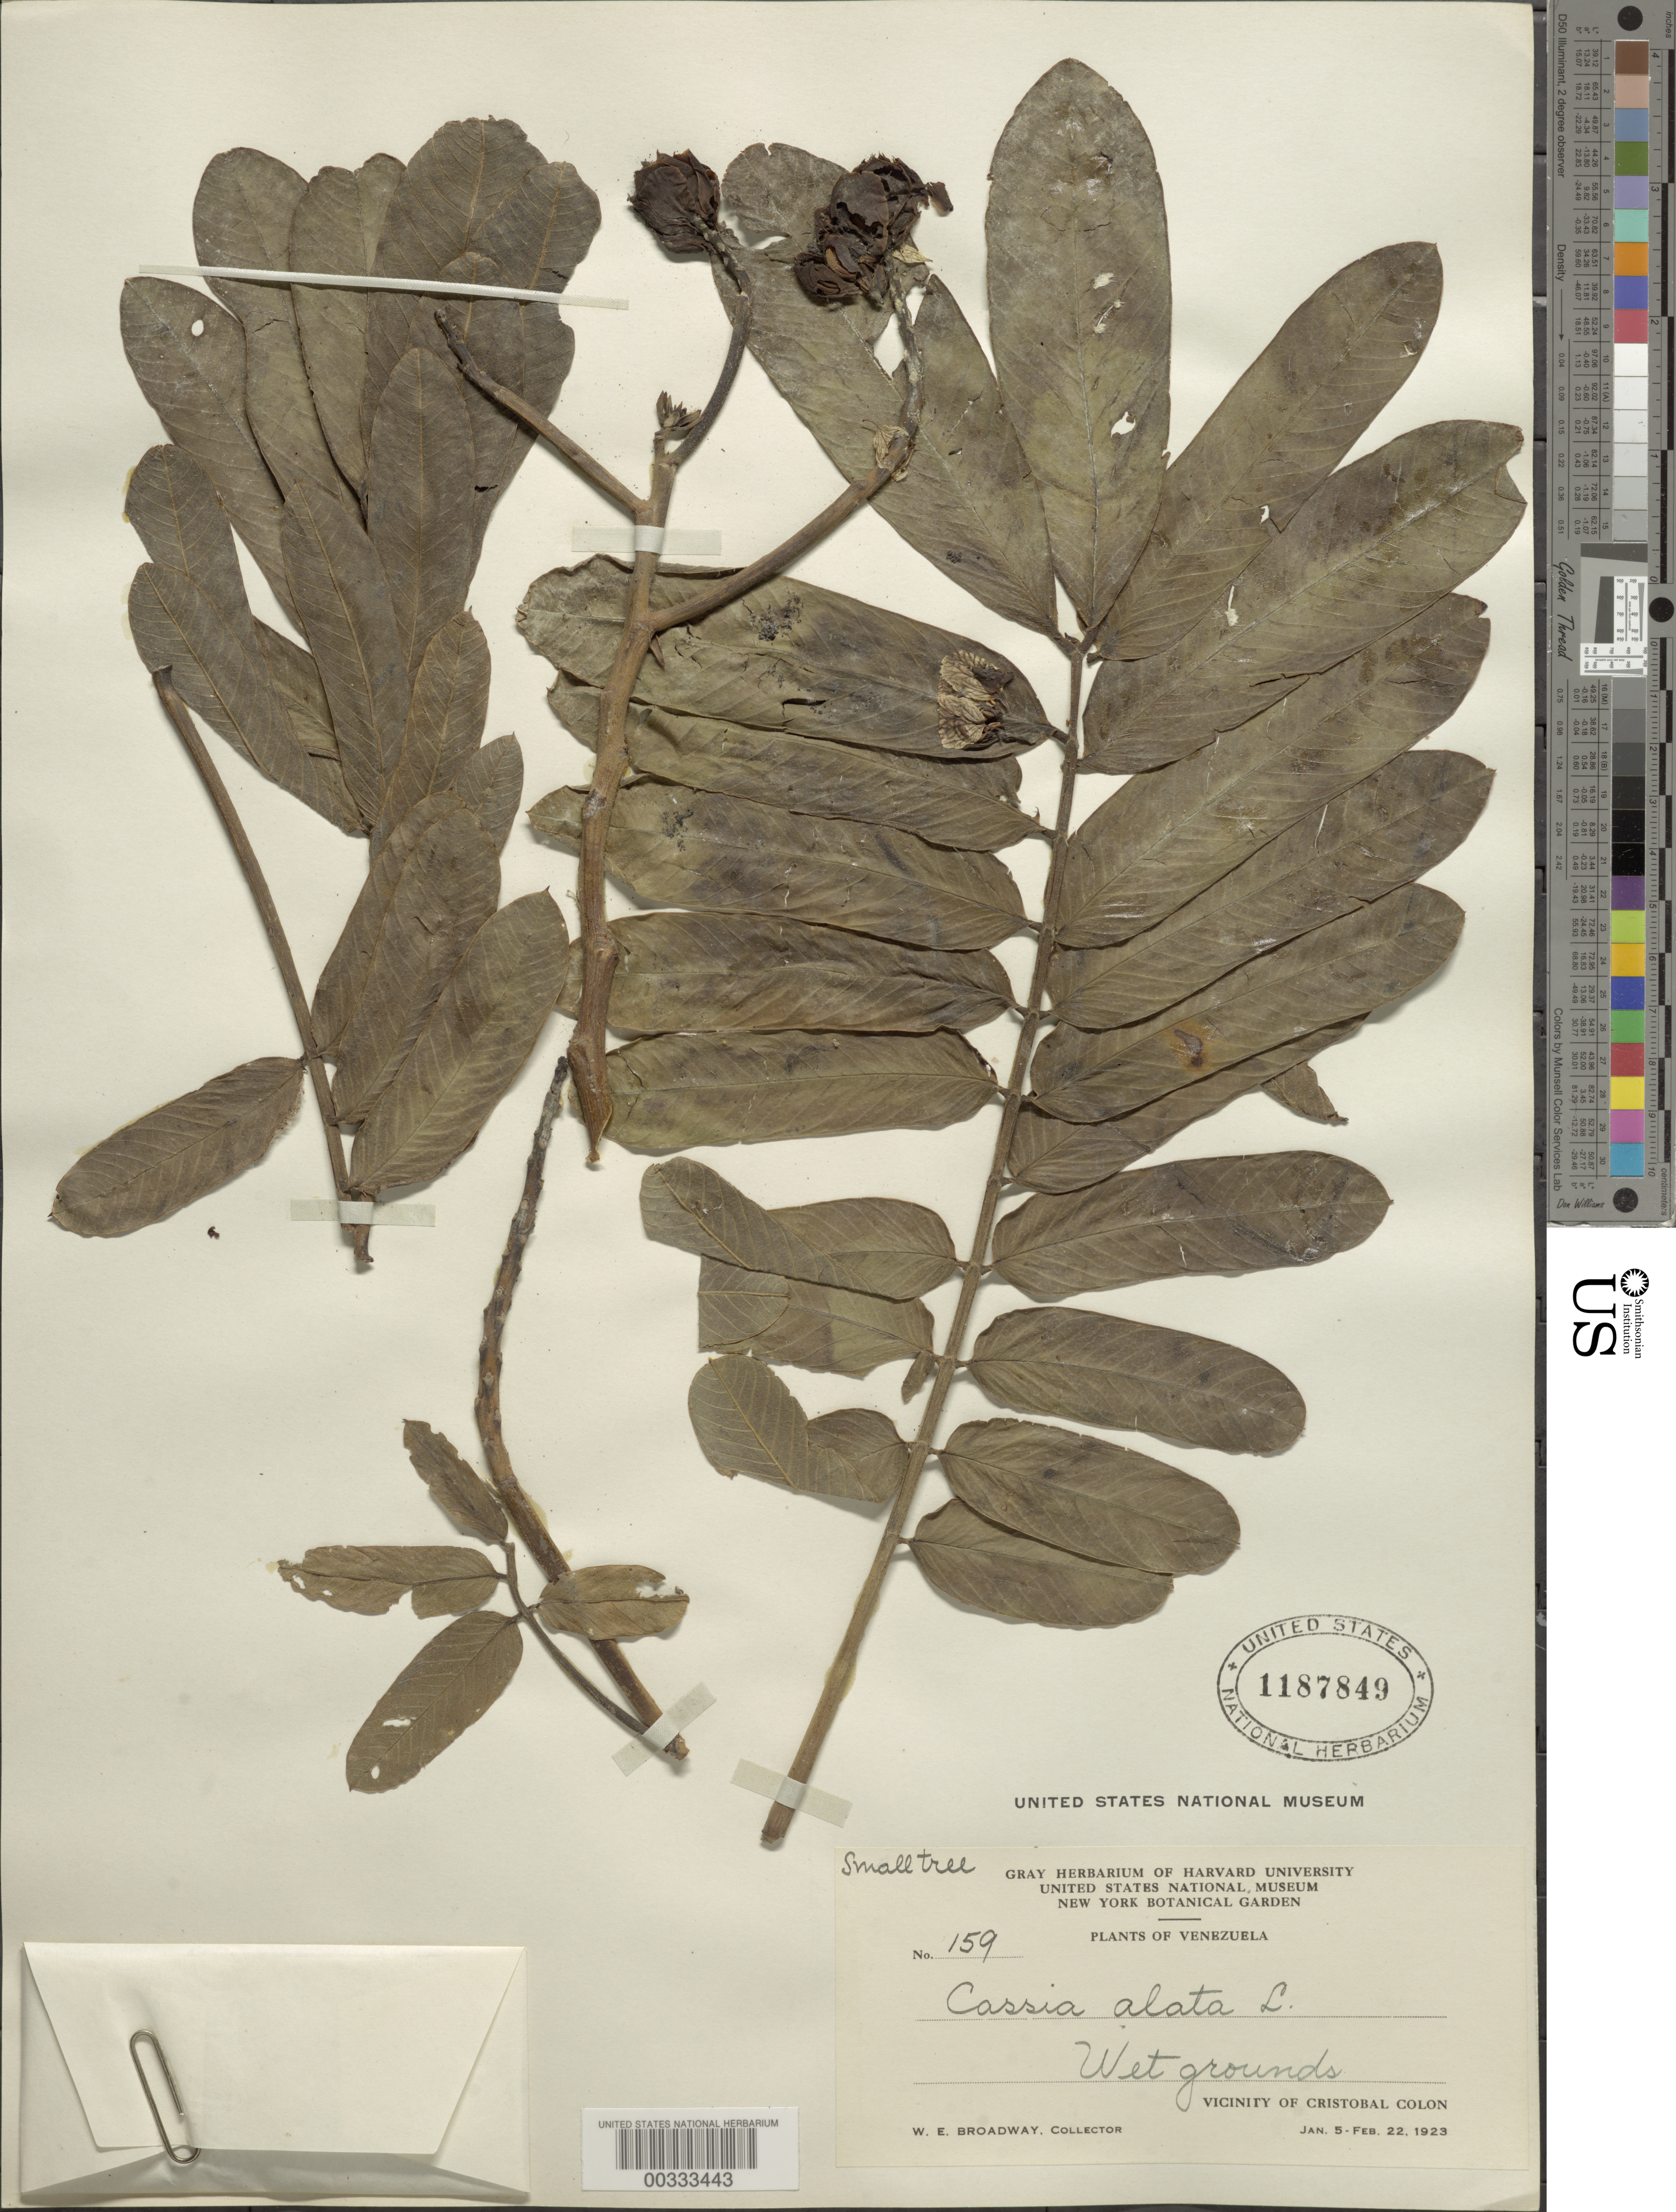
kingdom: Plantae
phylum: Tracheophyta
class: Magnoliopsida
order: Fabales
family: Fabaceae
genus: Senna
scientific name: Senna alata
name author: (L.) Roxb.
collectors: W. E. Broadway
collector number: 159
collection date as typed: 05 Jan 1923 to 22 Feb 1923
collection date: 1923-01-05/1923-02-22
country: Venezuela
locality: Vicinity of Cristobal Colon.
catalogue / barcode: US 1187849